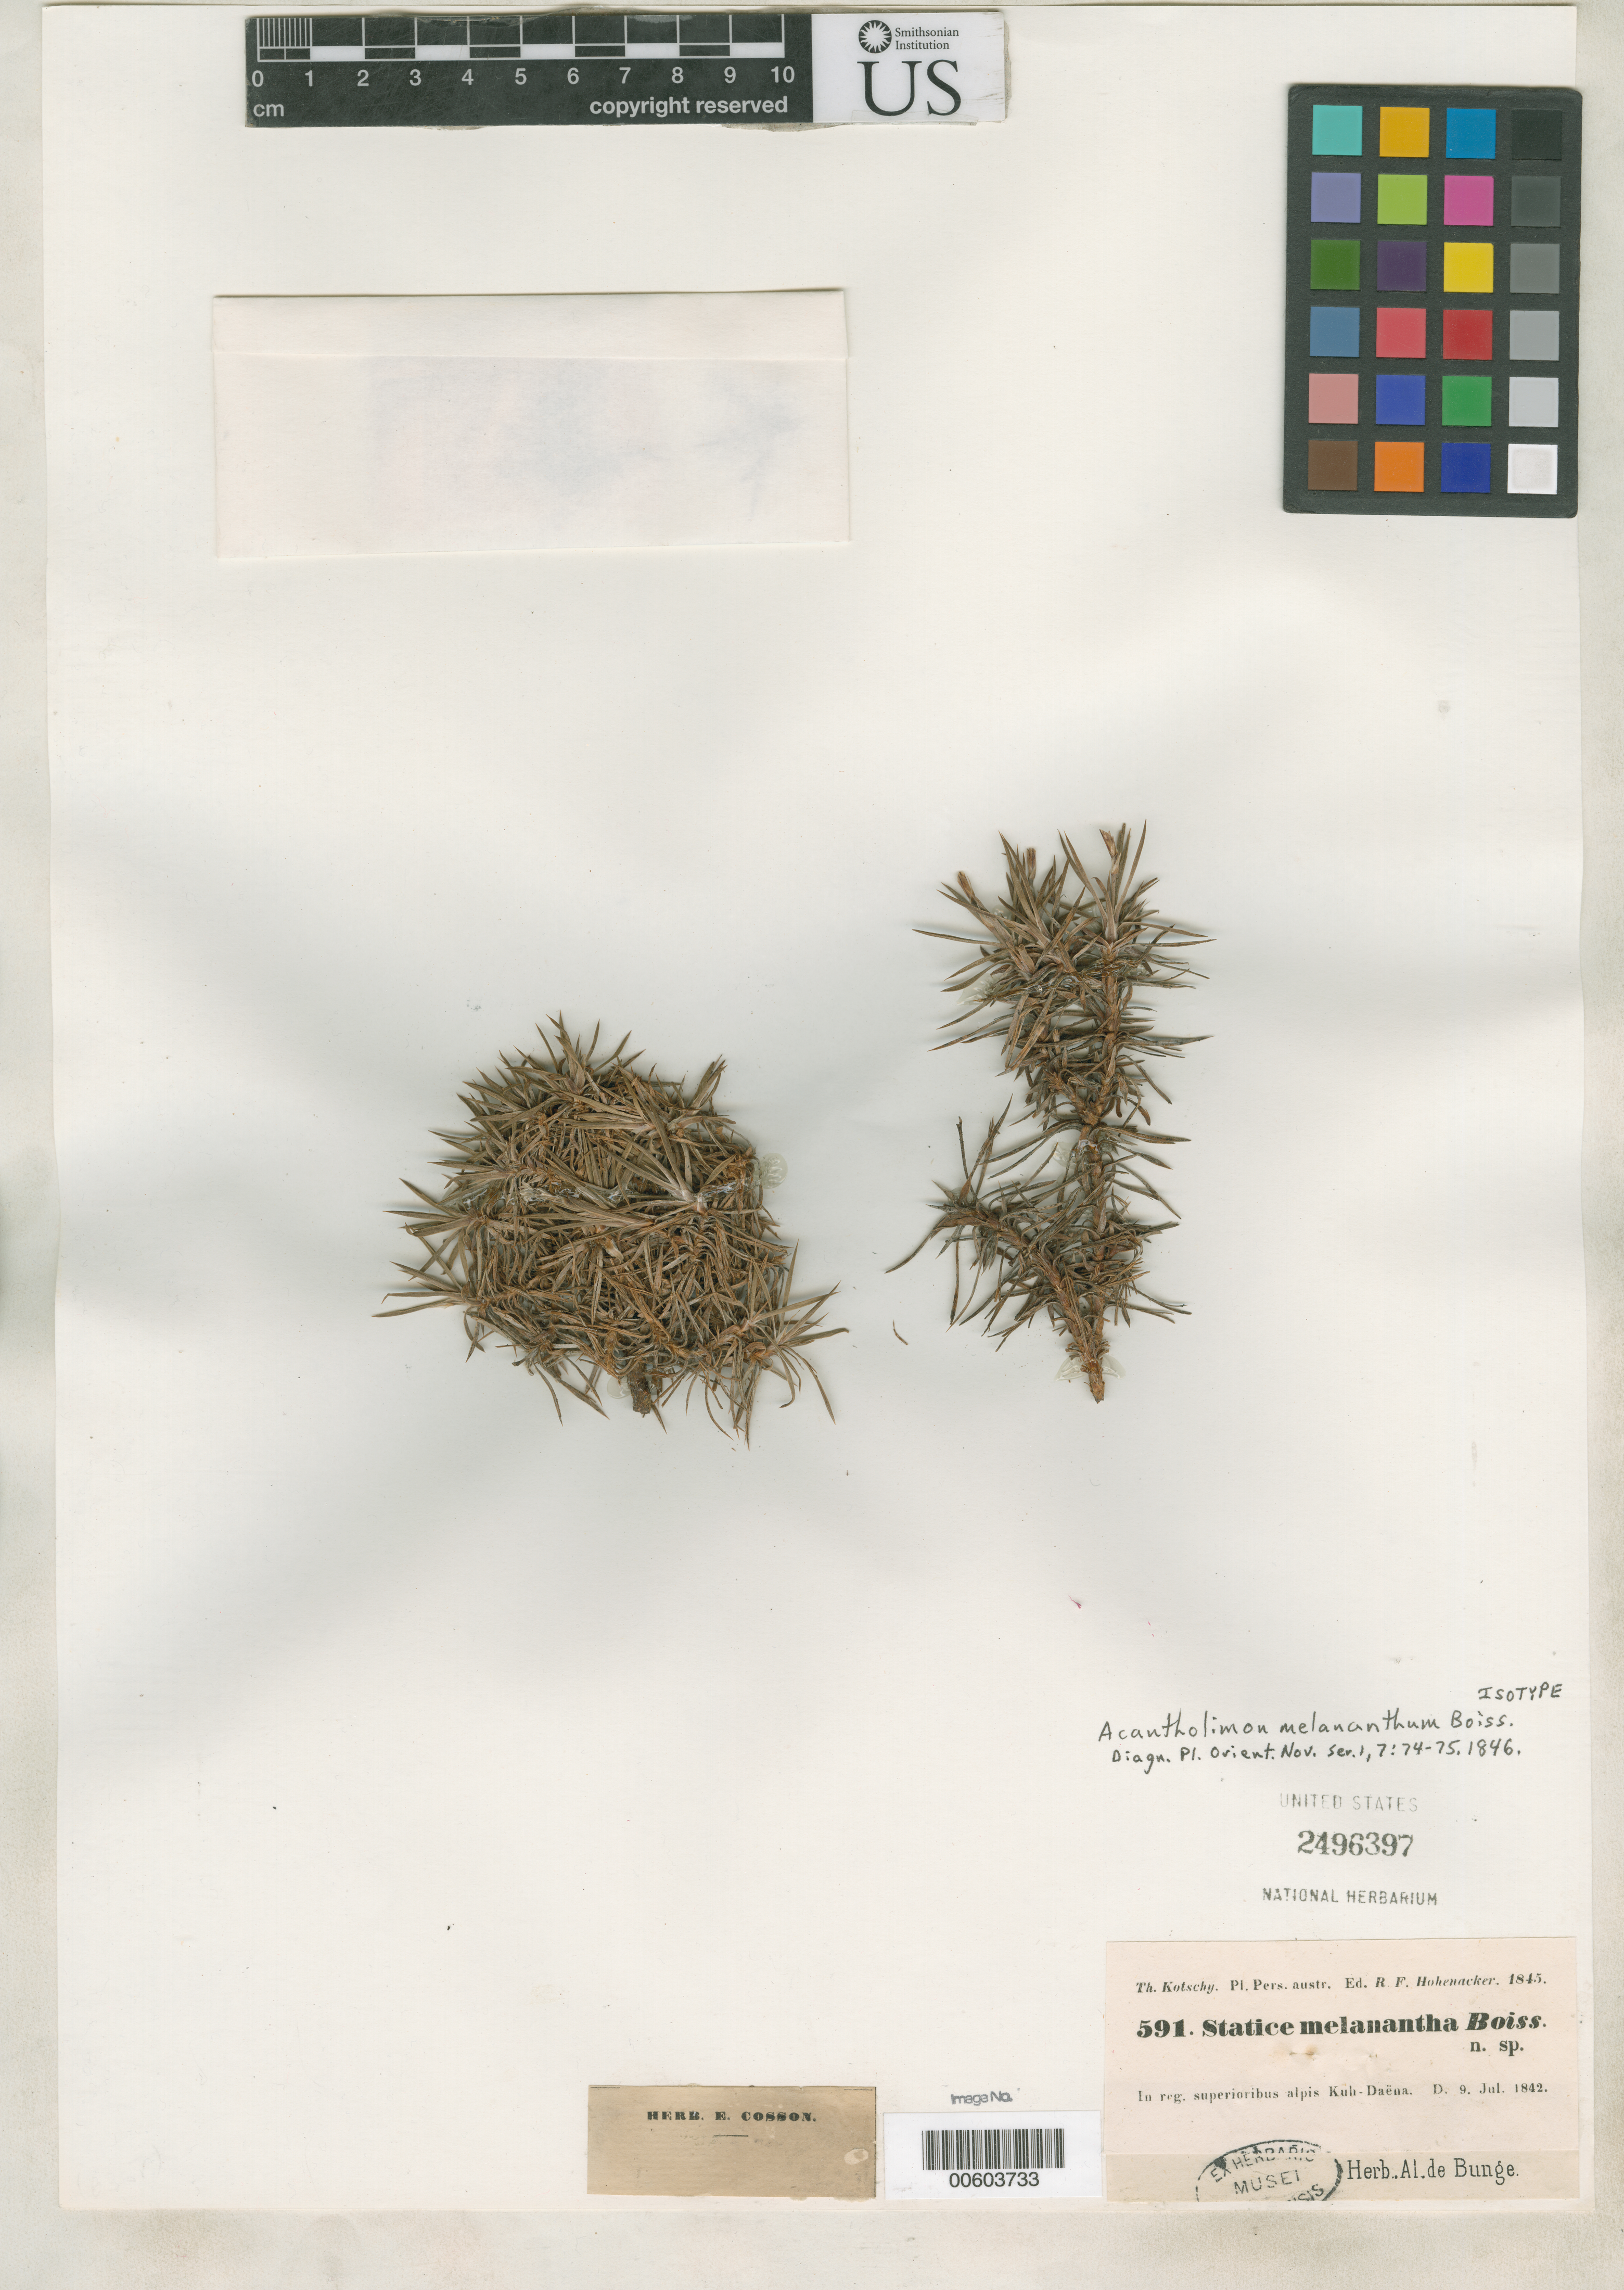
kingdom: Plantae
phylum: Tracheophyta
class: Magnoliopsida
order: Caryophyllales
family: Plumbaginaceae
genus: Acantholimon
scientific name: Acantholimon melananthum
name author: Boiss.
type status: Isotype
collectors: K. G. Kotschy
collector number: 591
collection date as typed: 09 Jul 1842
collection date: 1842-07-09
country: Iran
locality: In reg. superioribus Alpiskuh - Daena.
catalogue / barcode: US 2496397